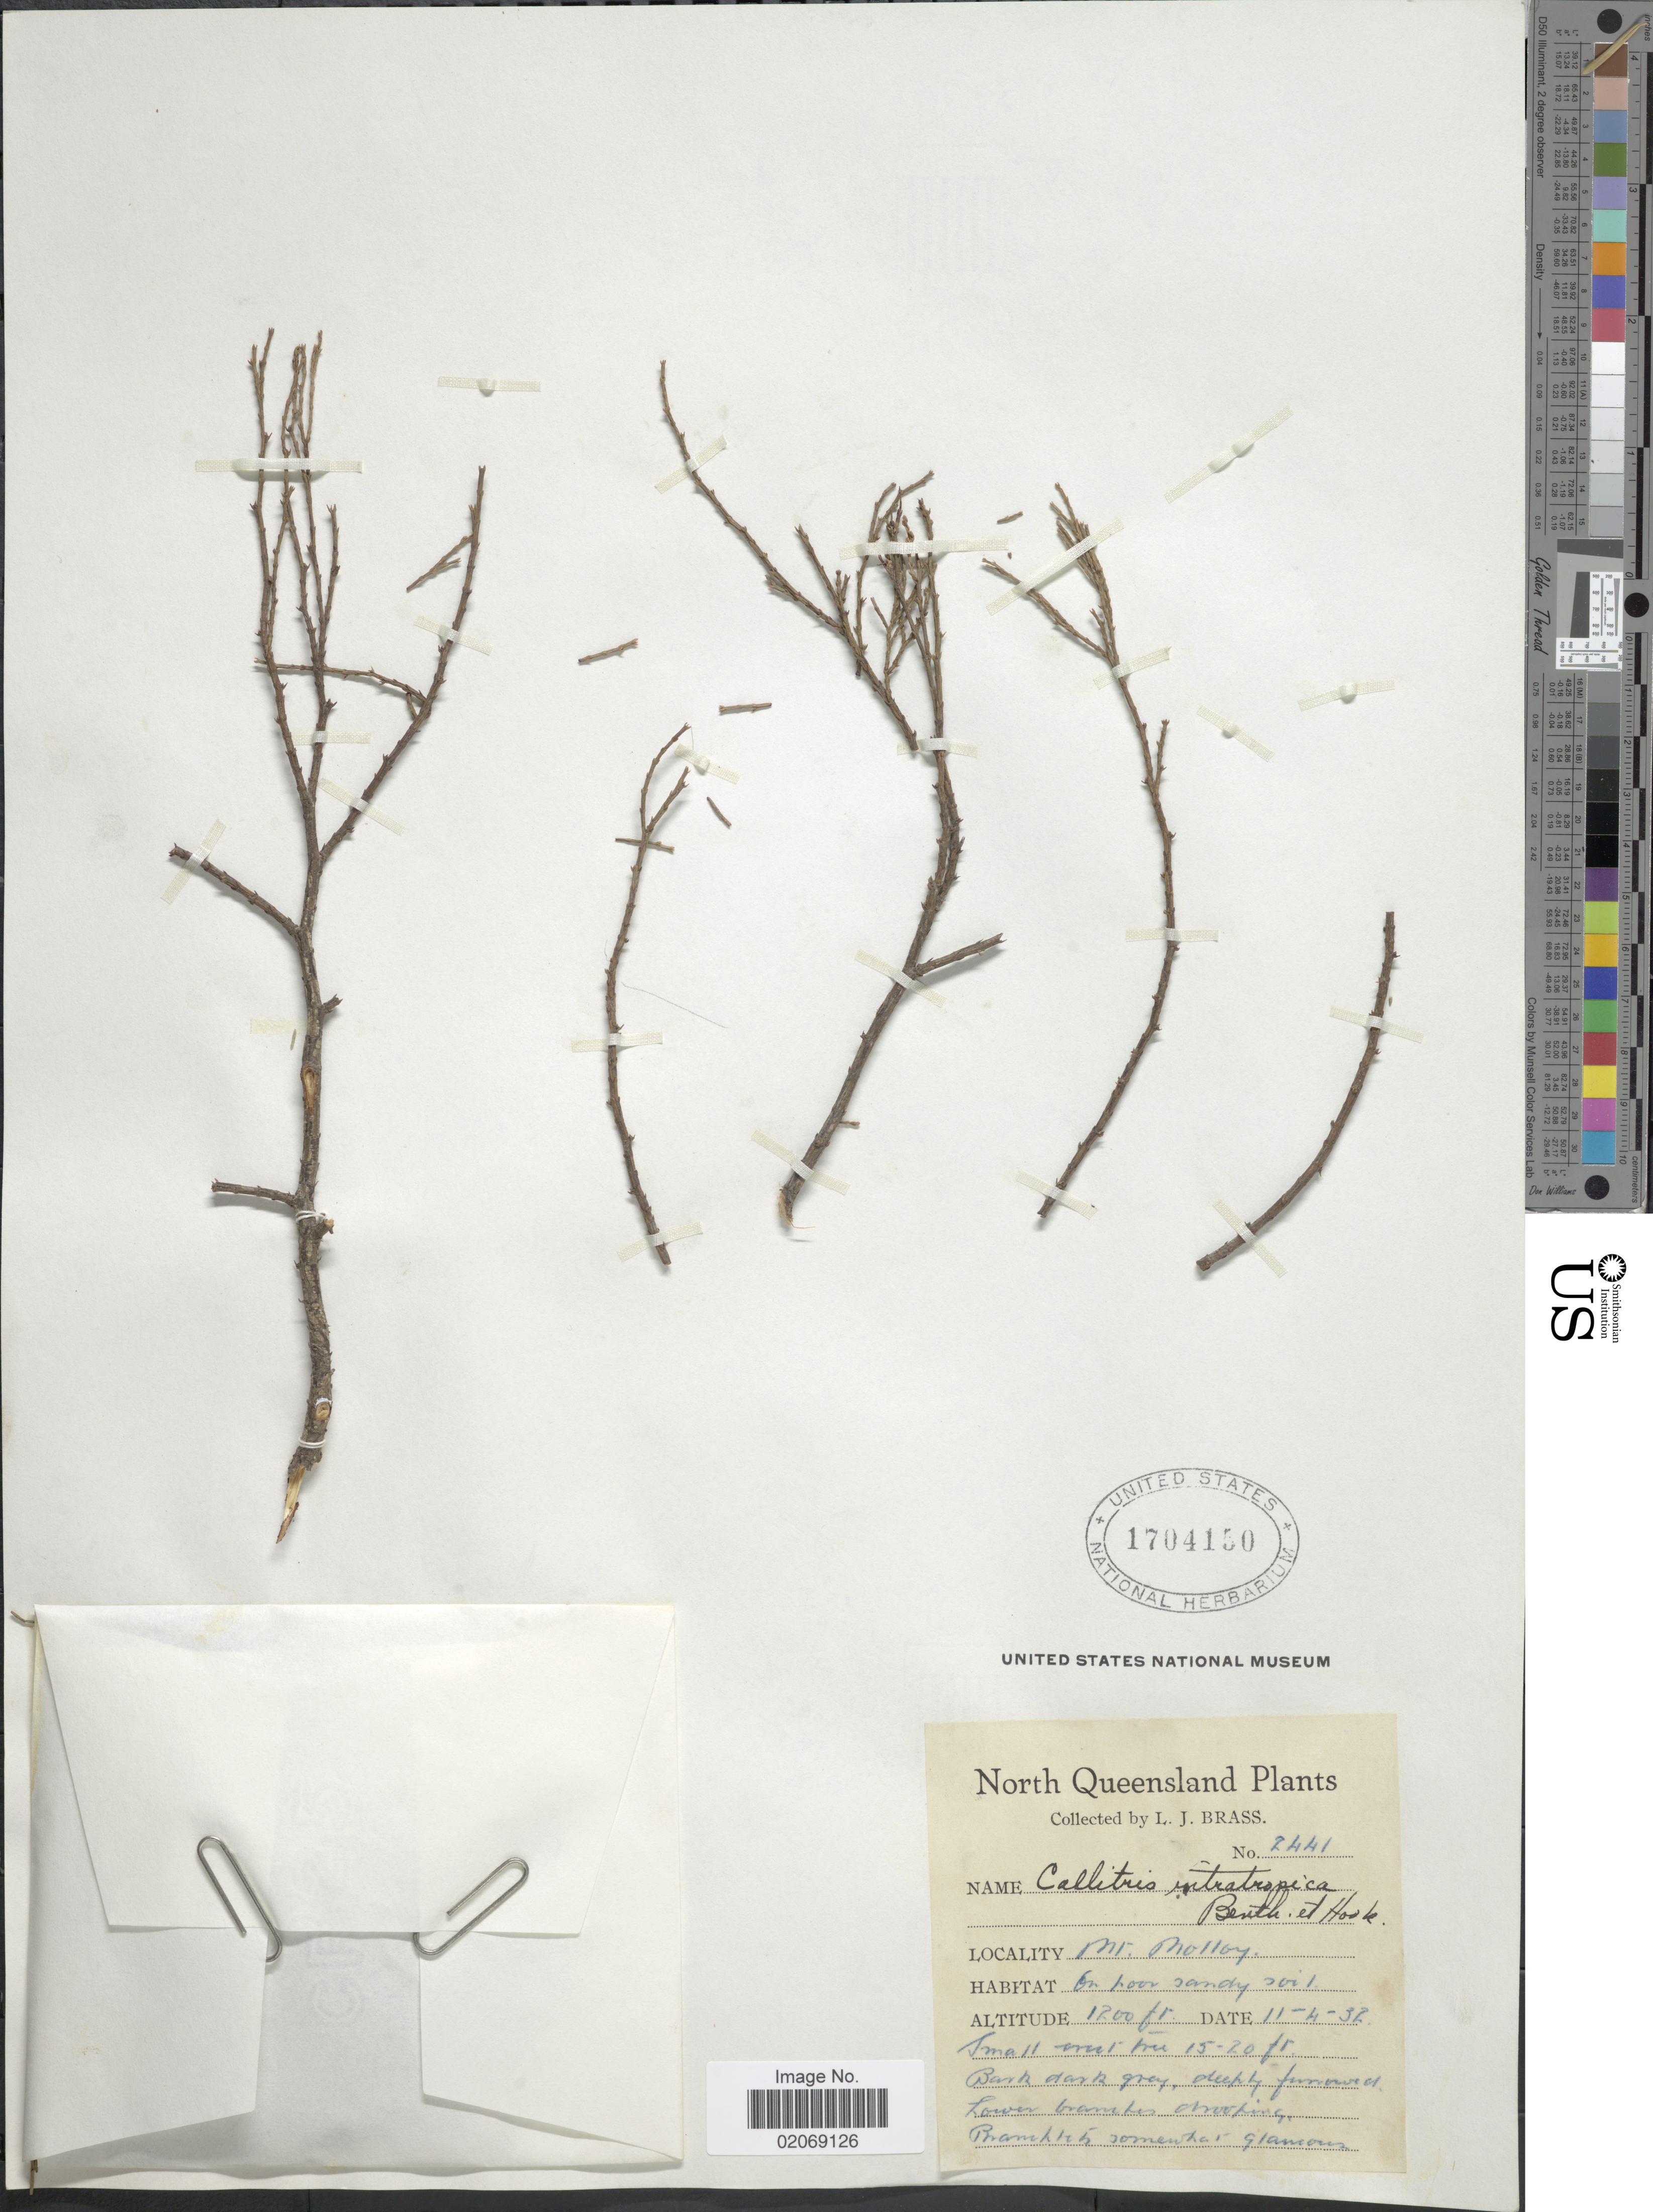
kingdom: Plantae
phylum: Tracheophyta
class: Pinopsida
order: Pinales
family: Cupressaceae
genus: Callitris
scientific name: Callitris columellaris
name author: F. Muell.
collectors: L. J. Brass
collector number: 2441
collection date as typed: Transcribed d/m/y: 11/4/32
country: Australia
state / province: Queensland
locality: North Queensland, Mt. Molloy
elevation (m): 366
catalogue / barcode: US 1704150